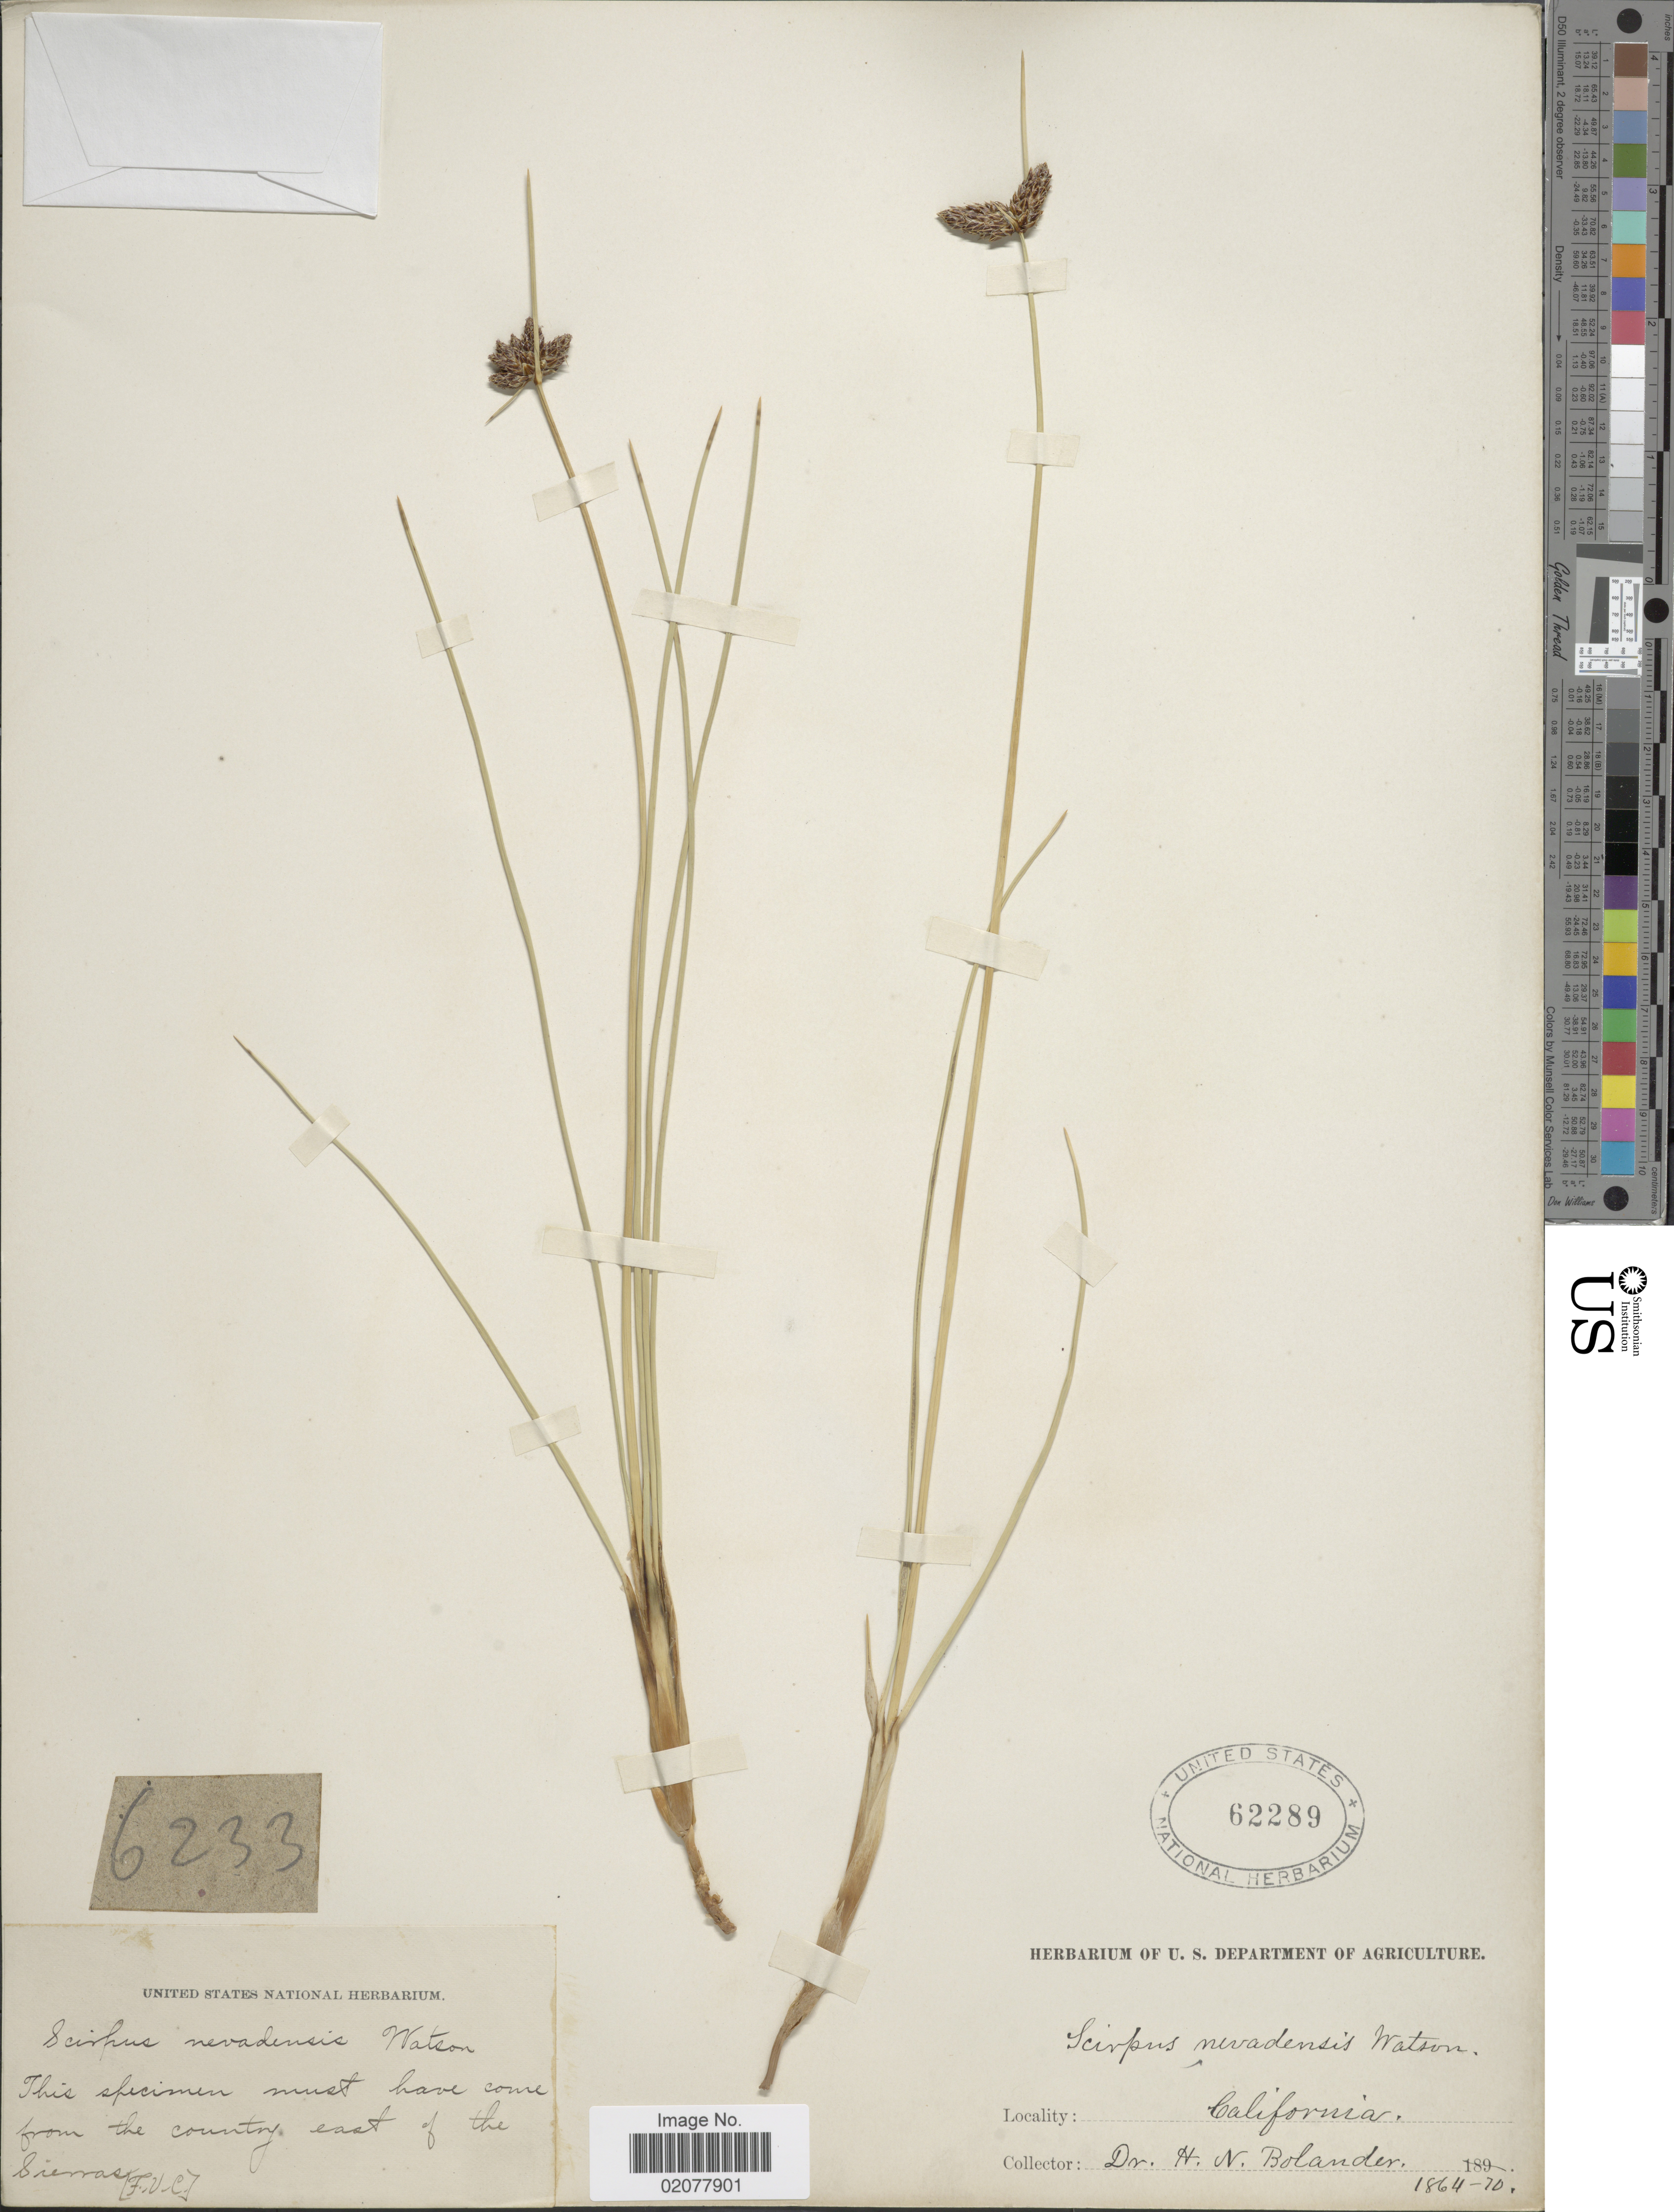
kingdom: Plantae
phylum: Tracheophyta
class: Liliopsida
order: Poales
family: Cyperaceae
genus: Amphiscirpus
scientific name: Amphiscirpus nevadensis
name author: (S. Watson) Oteng-Yeb.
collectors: H. Bolander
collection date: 1864/1870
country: United States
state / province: California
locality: From the country east of the Sxierras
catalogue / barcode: US 962289